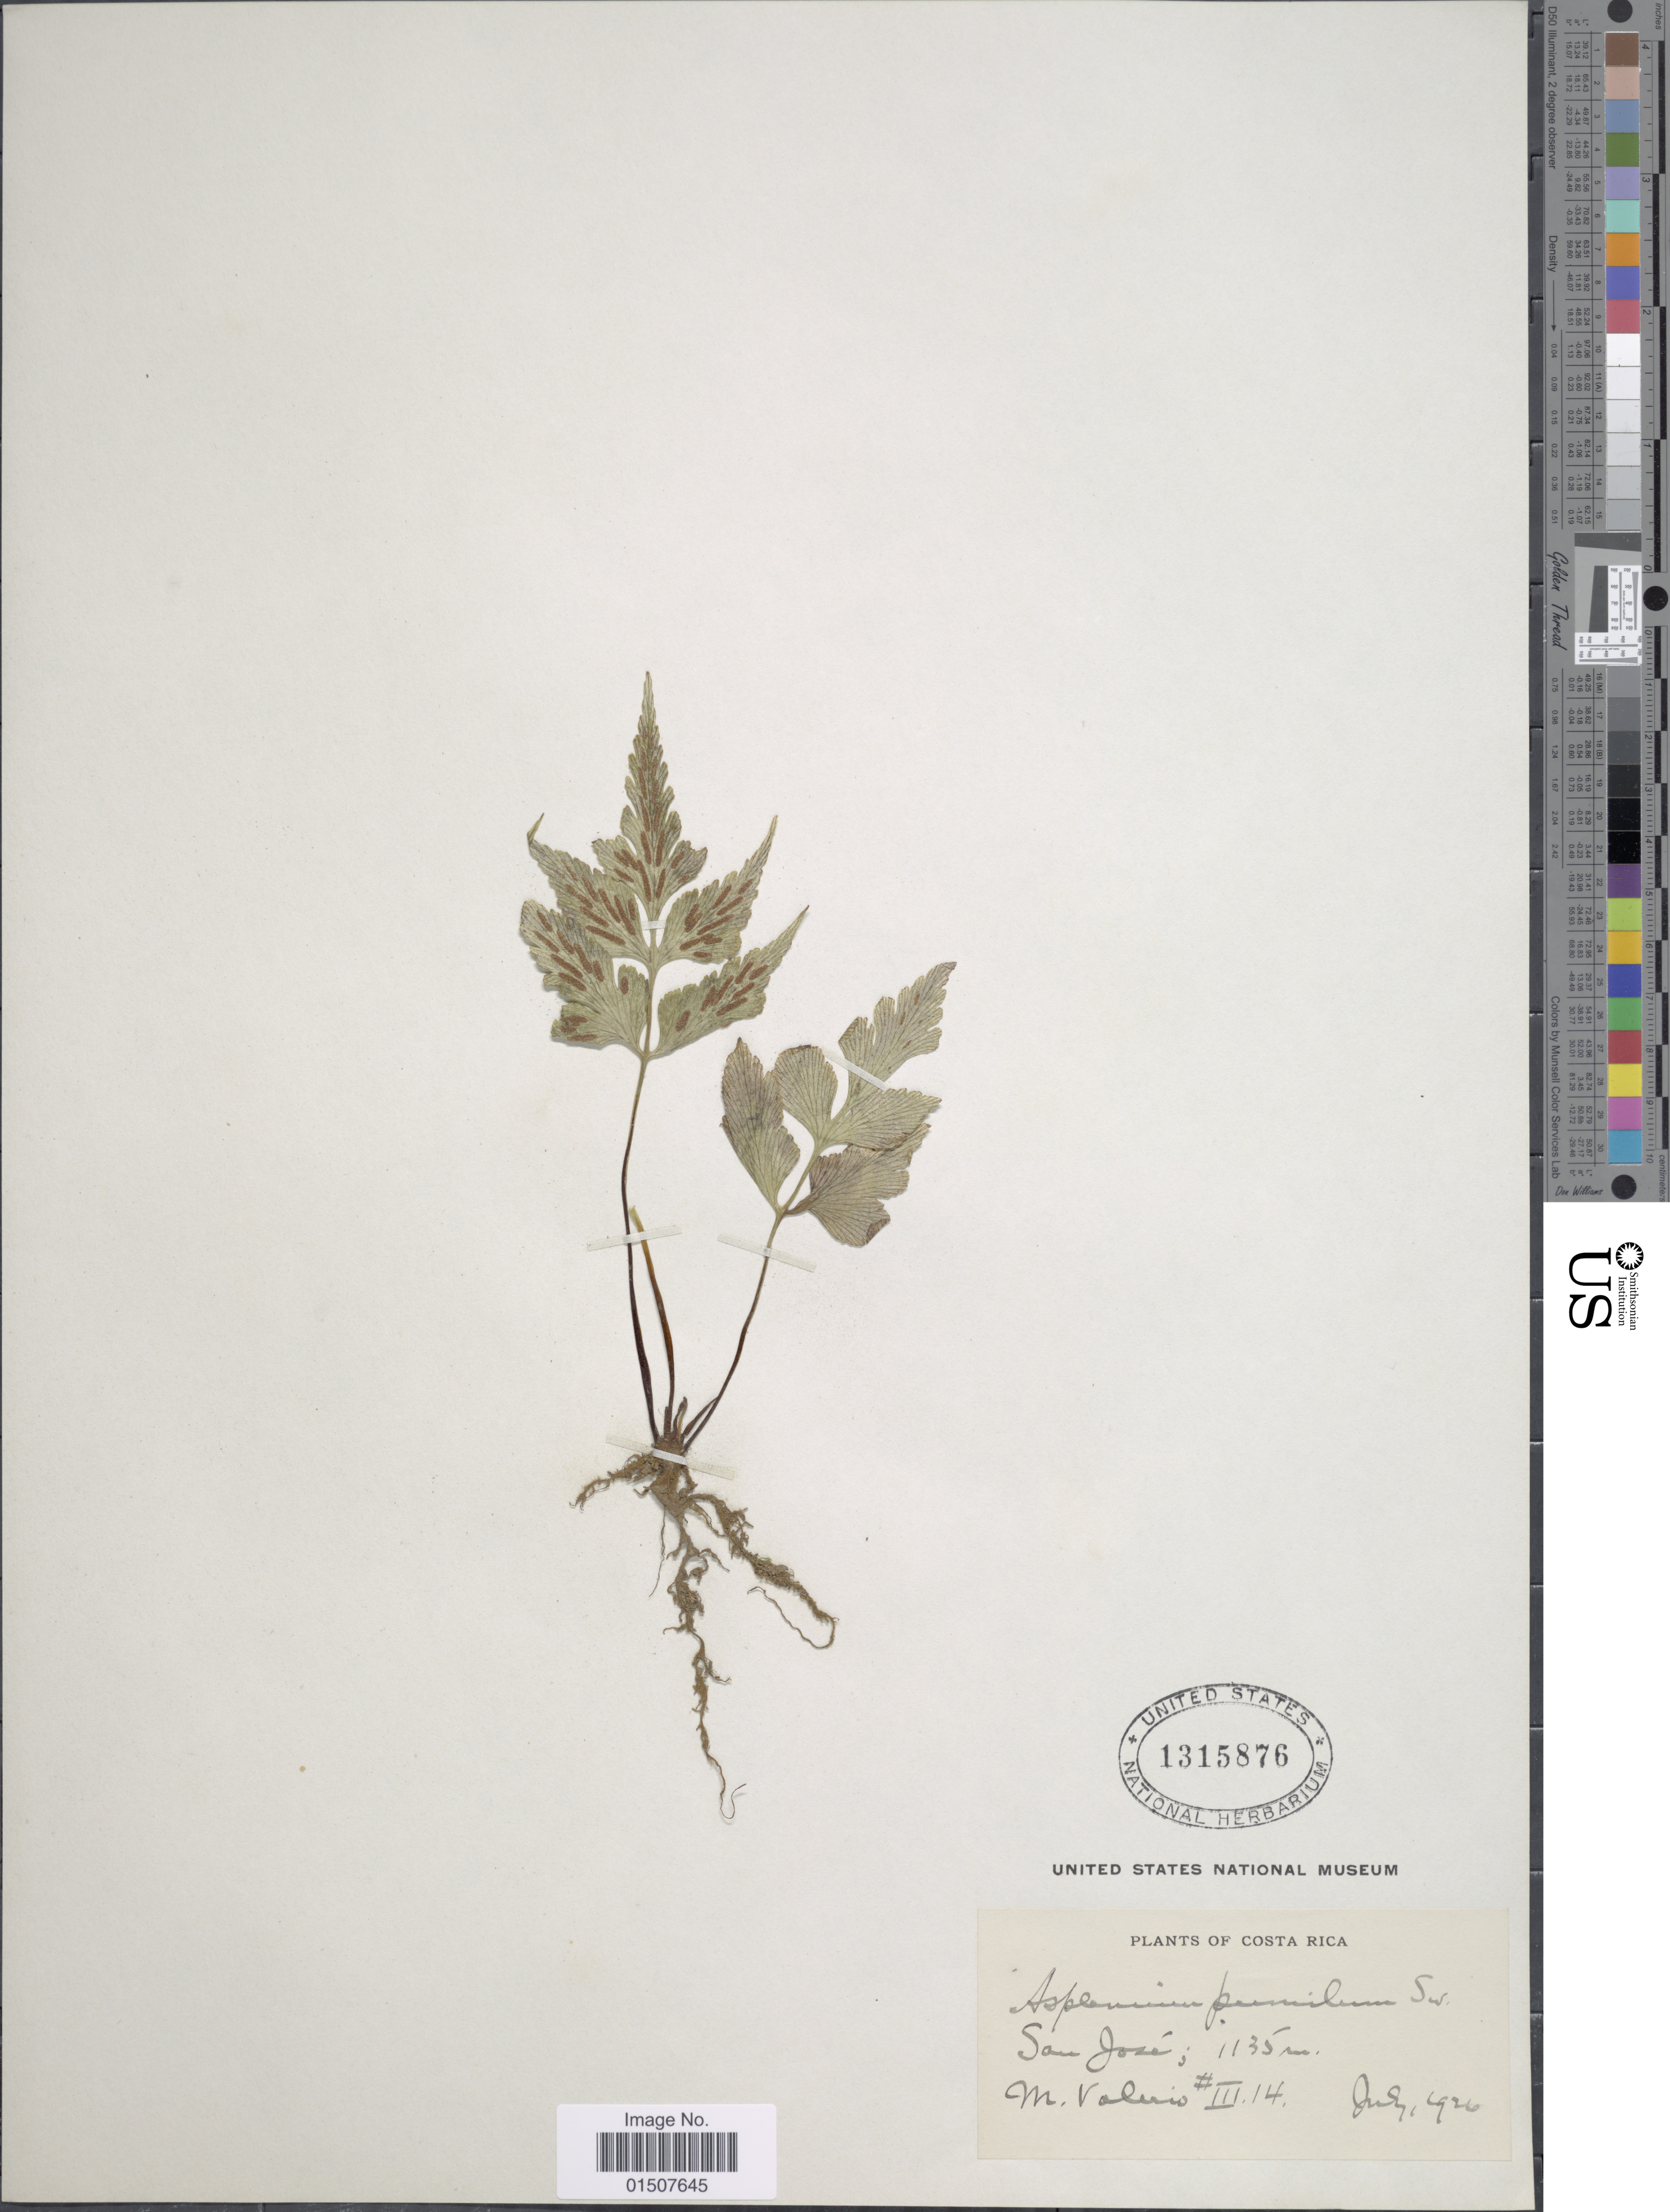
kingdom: Plantae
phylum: Tracheophyta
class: Polypodiopsida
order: Polypodiales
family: Aspleniaceae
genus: Asplenium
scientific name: Asplenium pumilum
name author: Sw.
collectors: M. Valerio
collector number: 111.14?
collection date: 1920-07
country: Costa Rica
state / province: San José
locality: San Jose.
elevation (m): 1135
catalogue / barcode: US 1315876